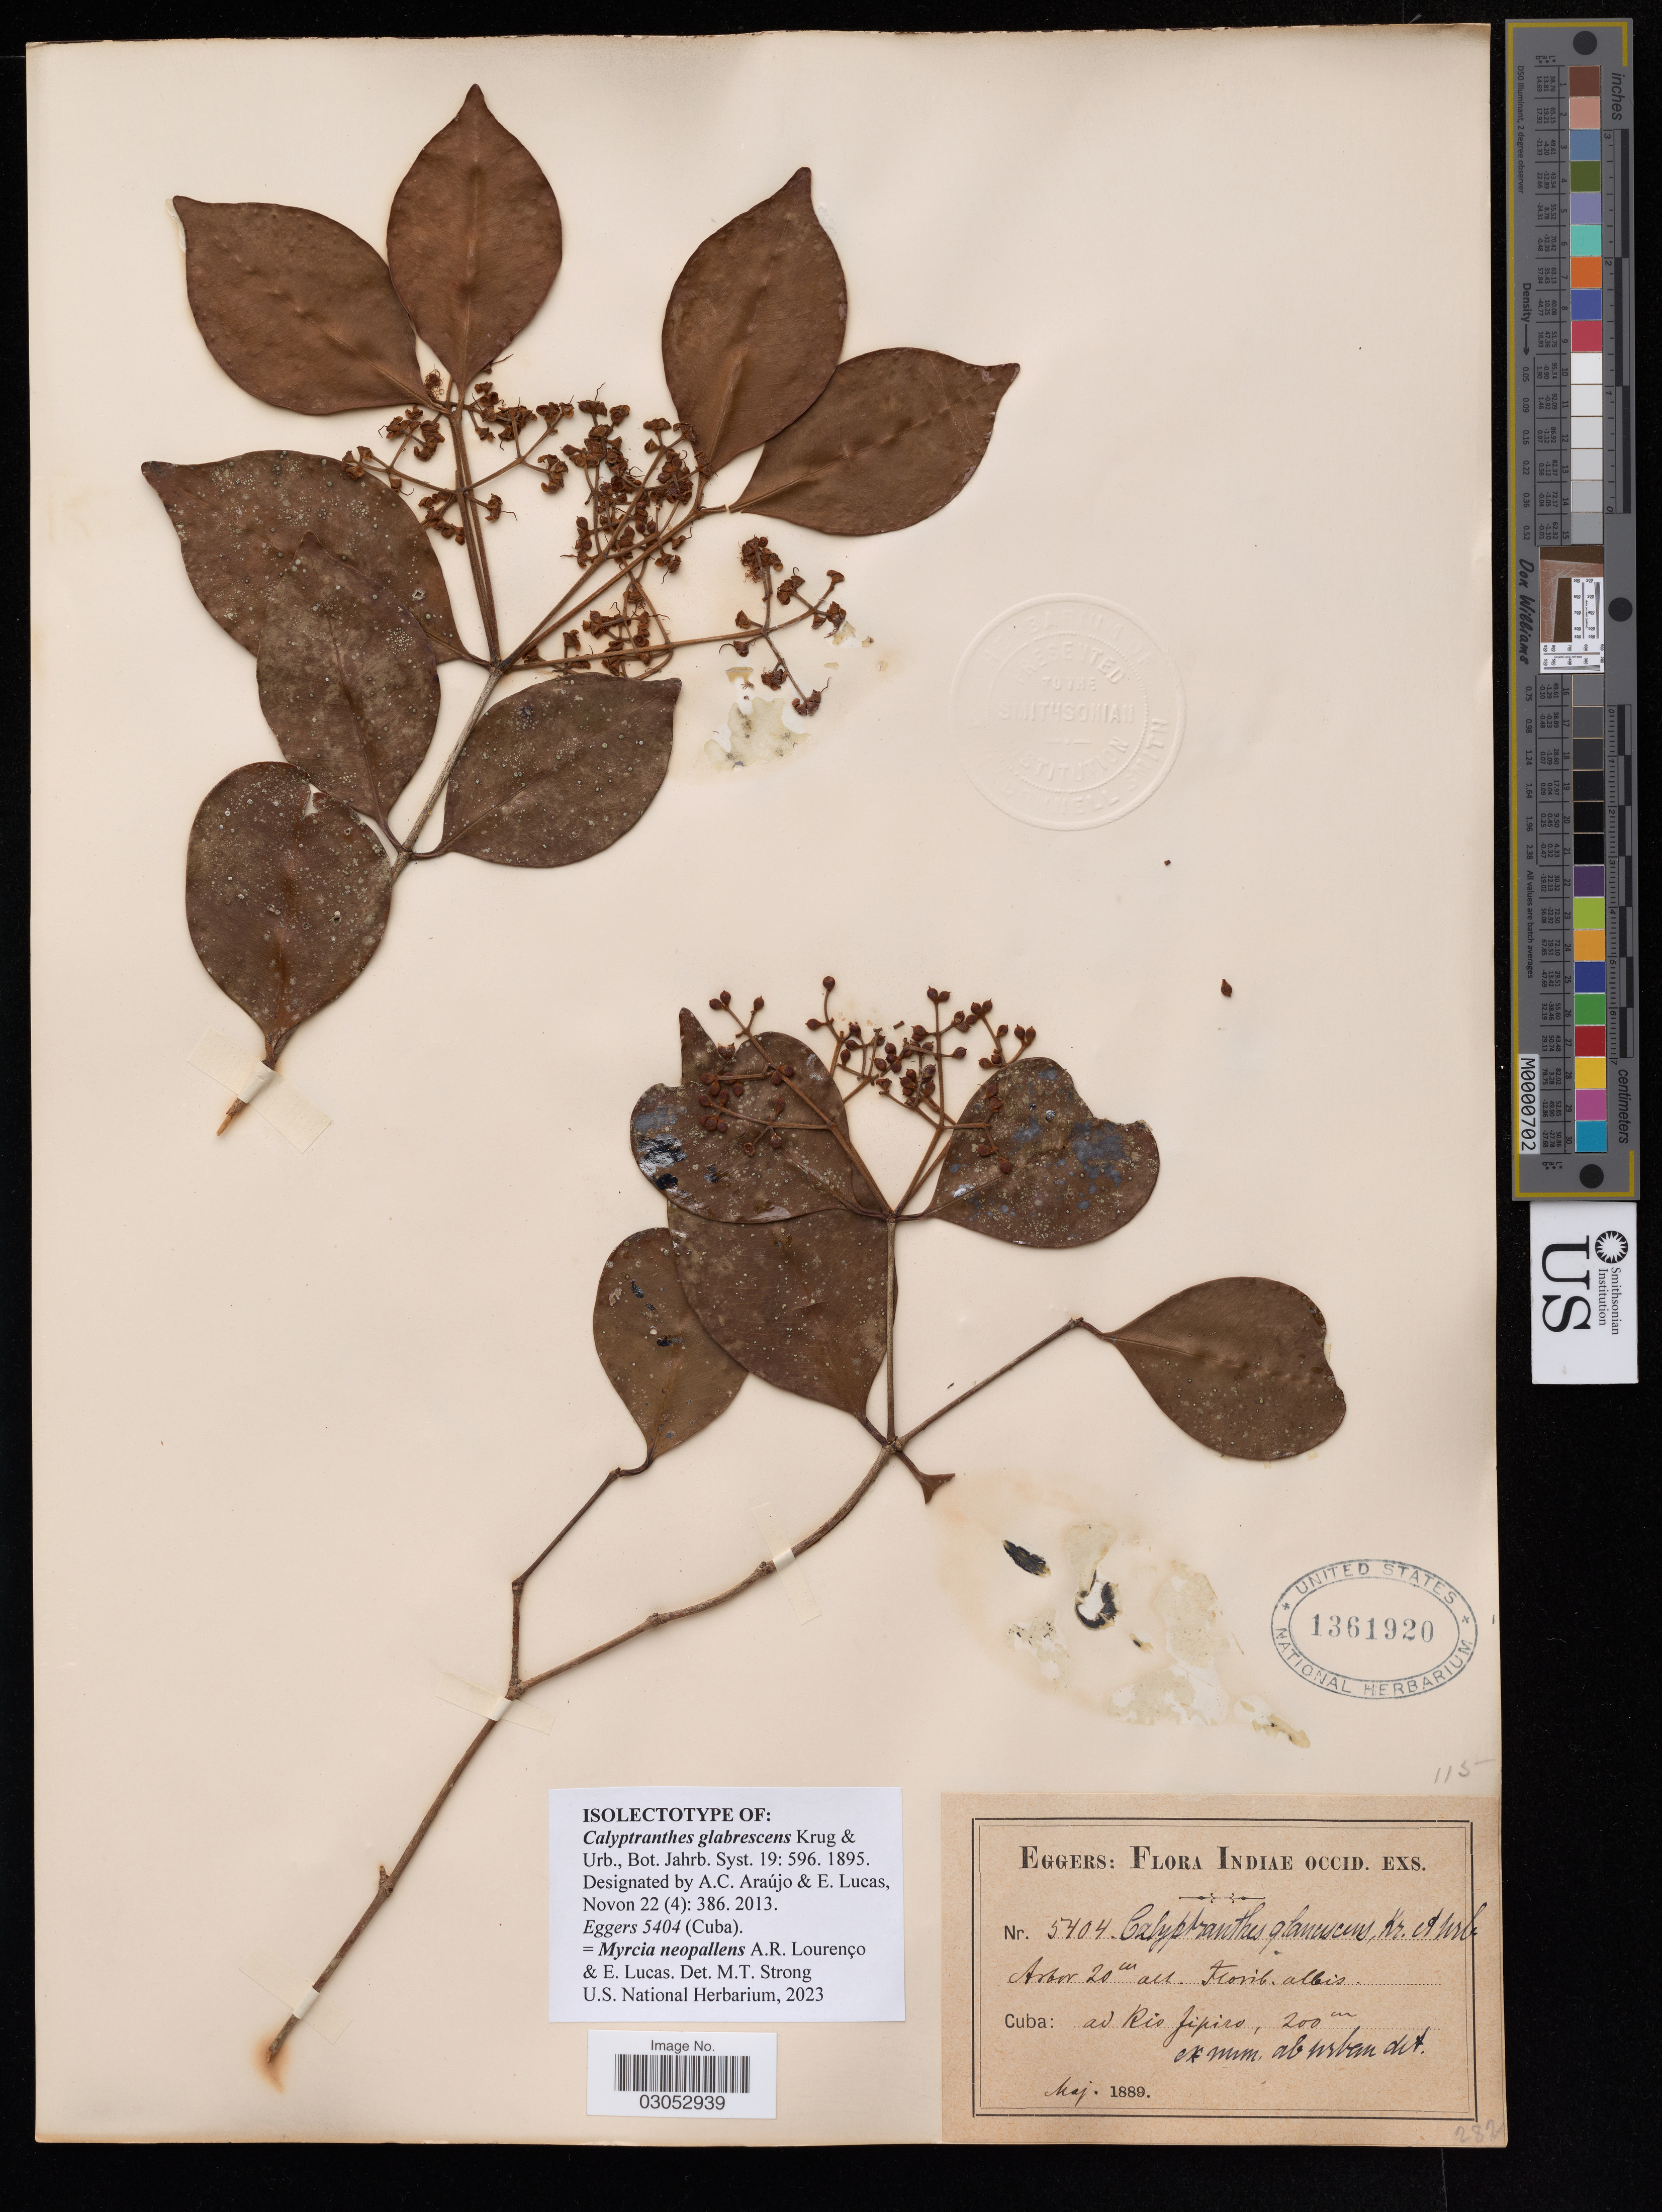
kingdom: Plantae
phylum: Tracheophyta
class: Magnoliopsida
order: Myrtales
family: Myrtaceae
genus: Calyptranthes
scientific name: Calyptranthes glabrescens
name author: Krug & Urb.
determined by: Strong, Mark T., (BOT), Smithsonian Institution - National Museum of Natural History (UNITED STATES)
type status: Isolectotype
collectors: -. Eggers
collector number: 5404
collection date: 1889-05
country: Cuba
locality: Indiae occid. Ad Rio Jipiro.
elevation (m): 200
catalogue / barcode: US 1361920